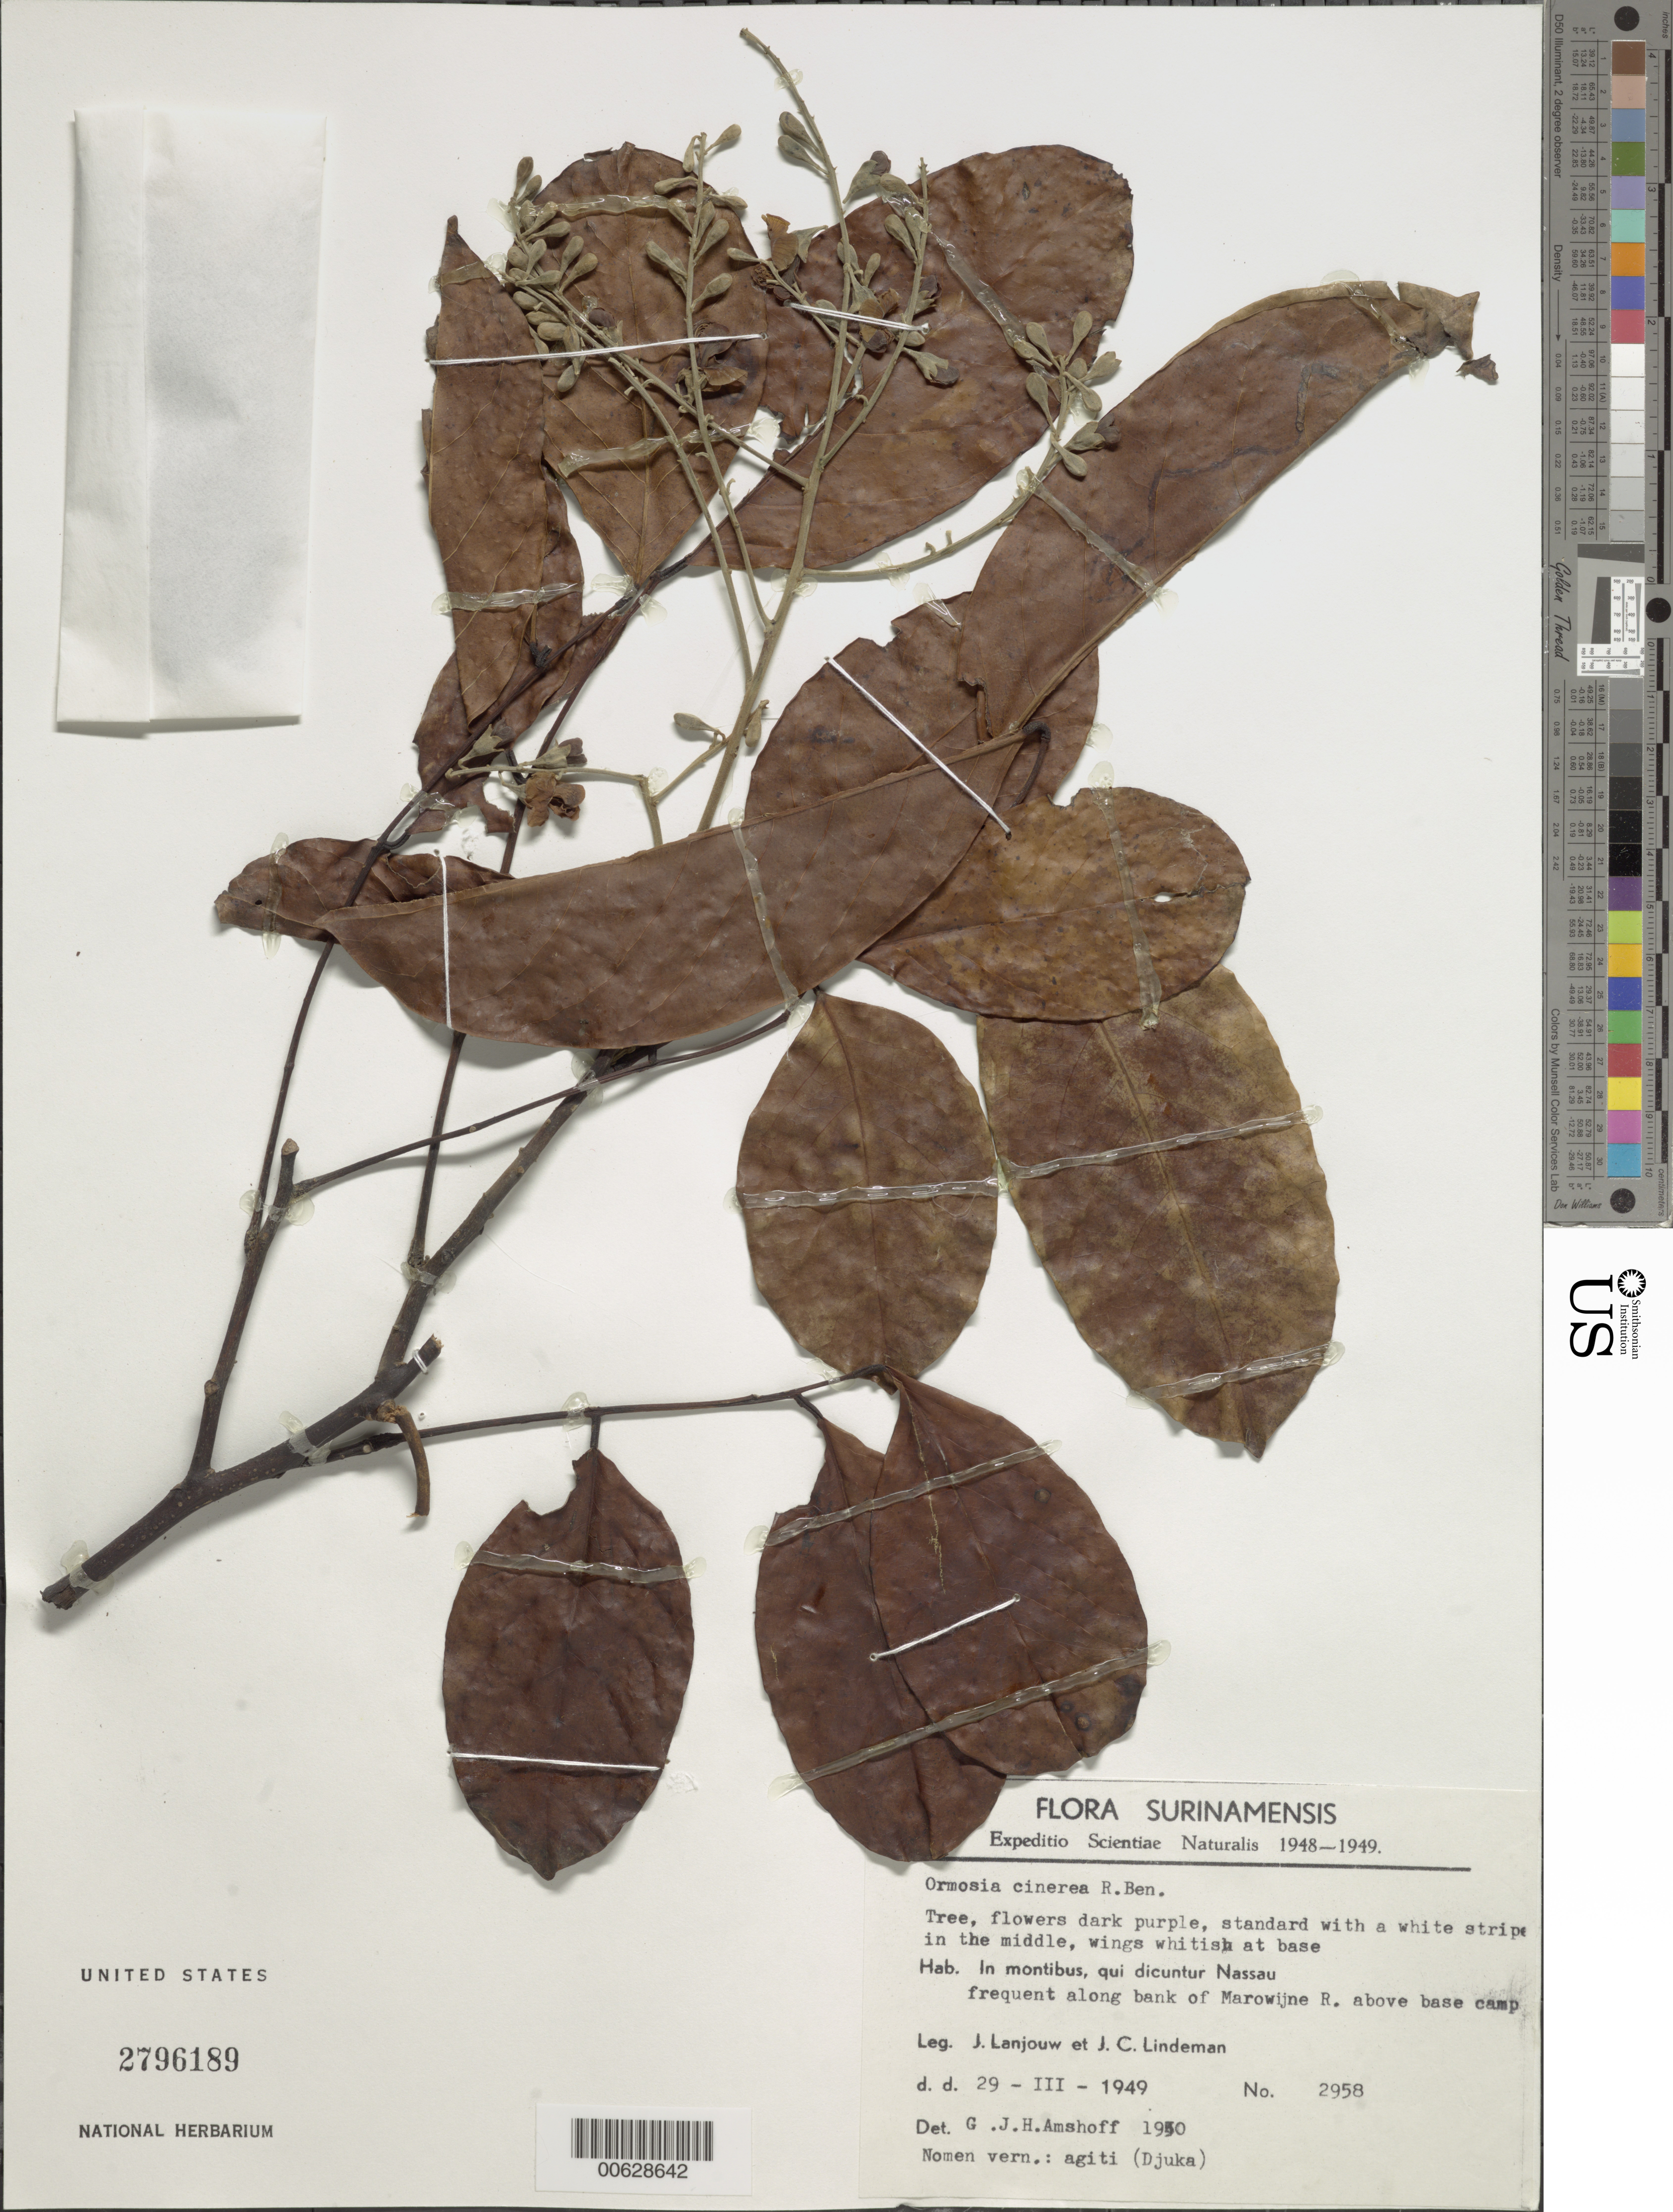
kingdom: Plantae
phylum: Tracheophyta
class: Magnoliopsida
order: Fabales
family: Fabaceae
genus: Ormosia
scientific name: Ormosia cinerea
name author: Benoist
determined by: Amshoff, G. J. H.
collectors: J. Lanjouw & J. C. Lindeman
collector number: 2958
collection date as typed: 29-Mar-49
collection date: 1949-03-29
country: Suriname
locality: Marowijne R., above base camp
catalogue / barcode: US 2796189